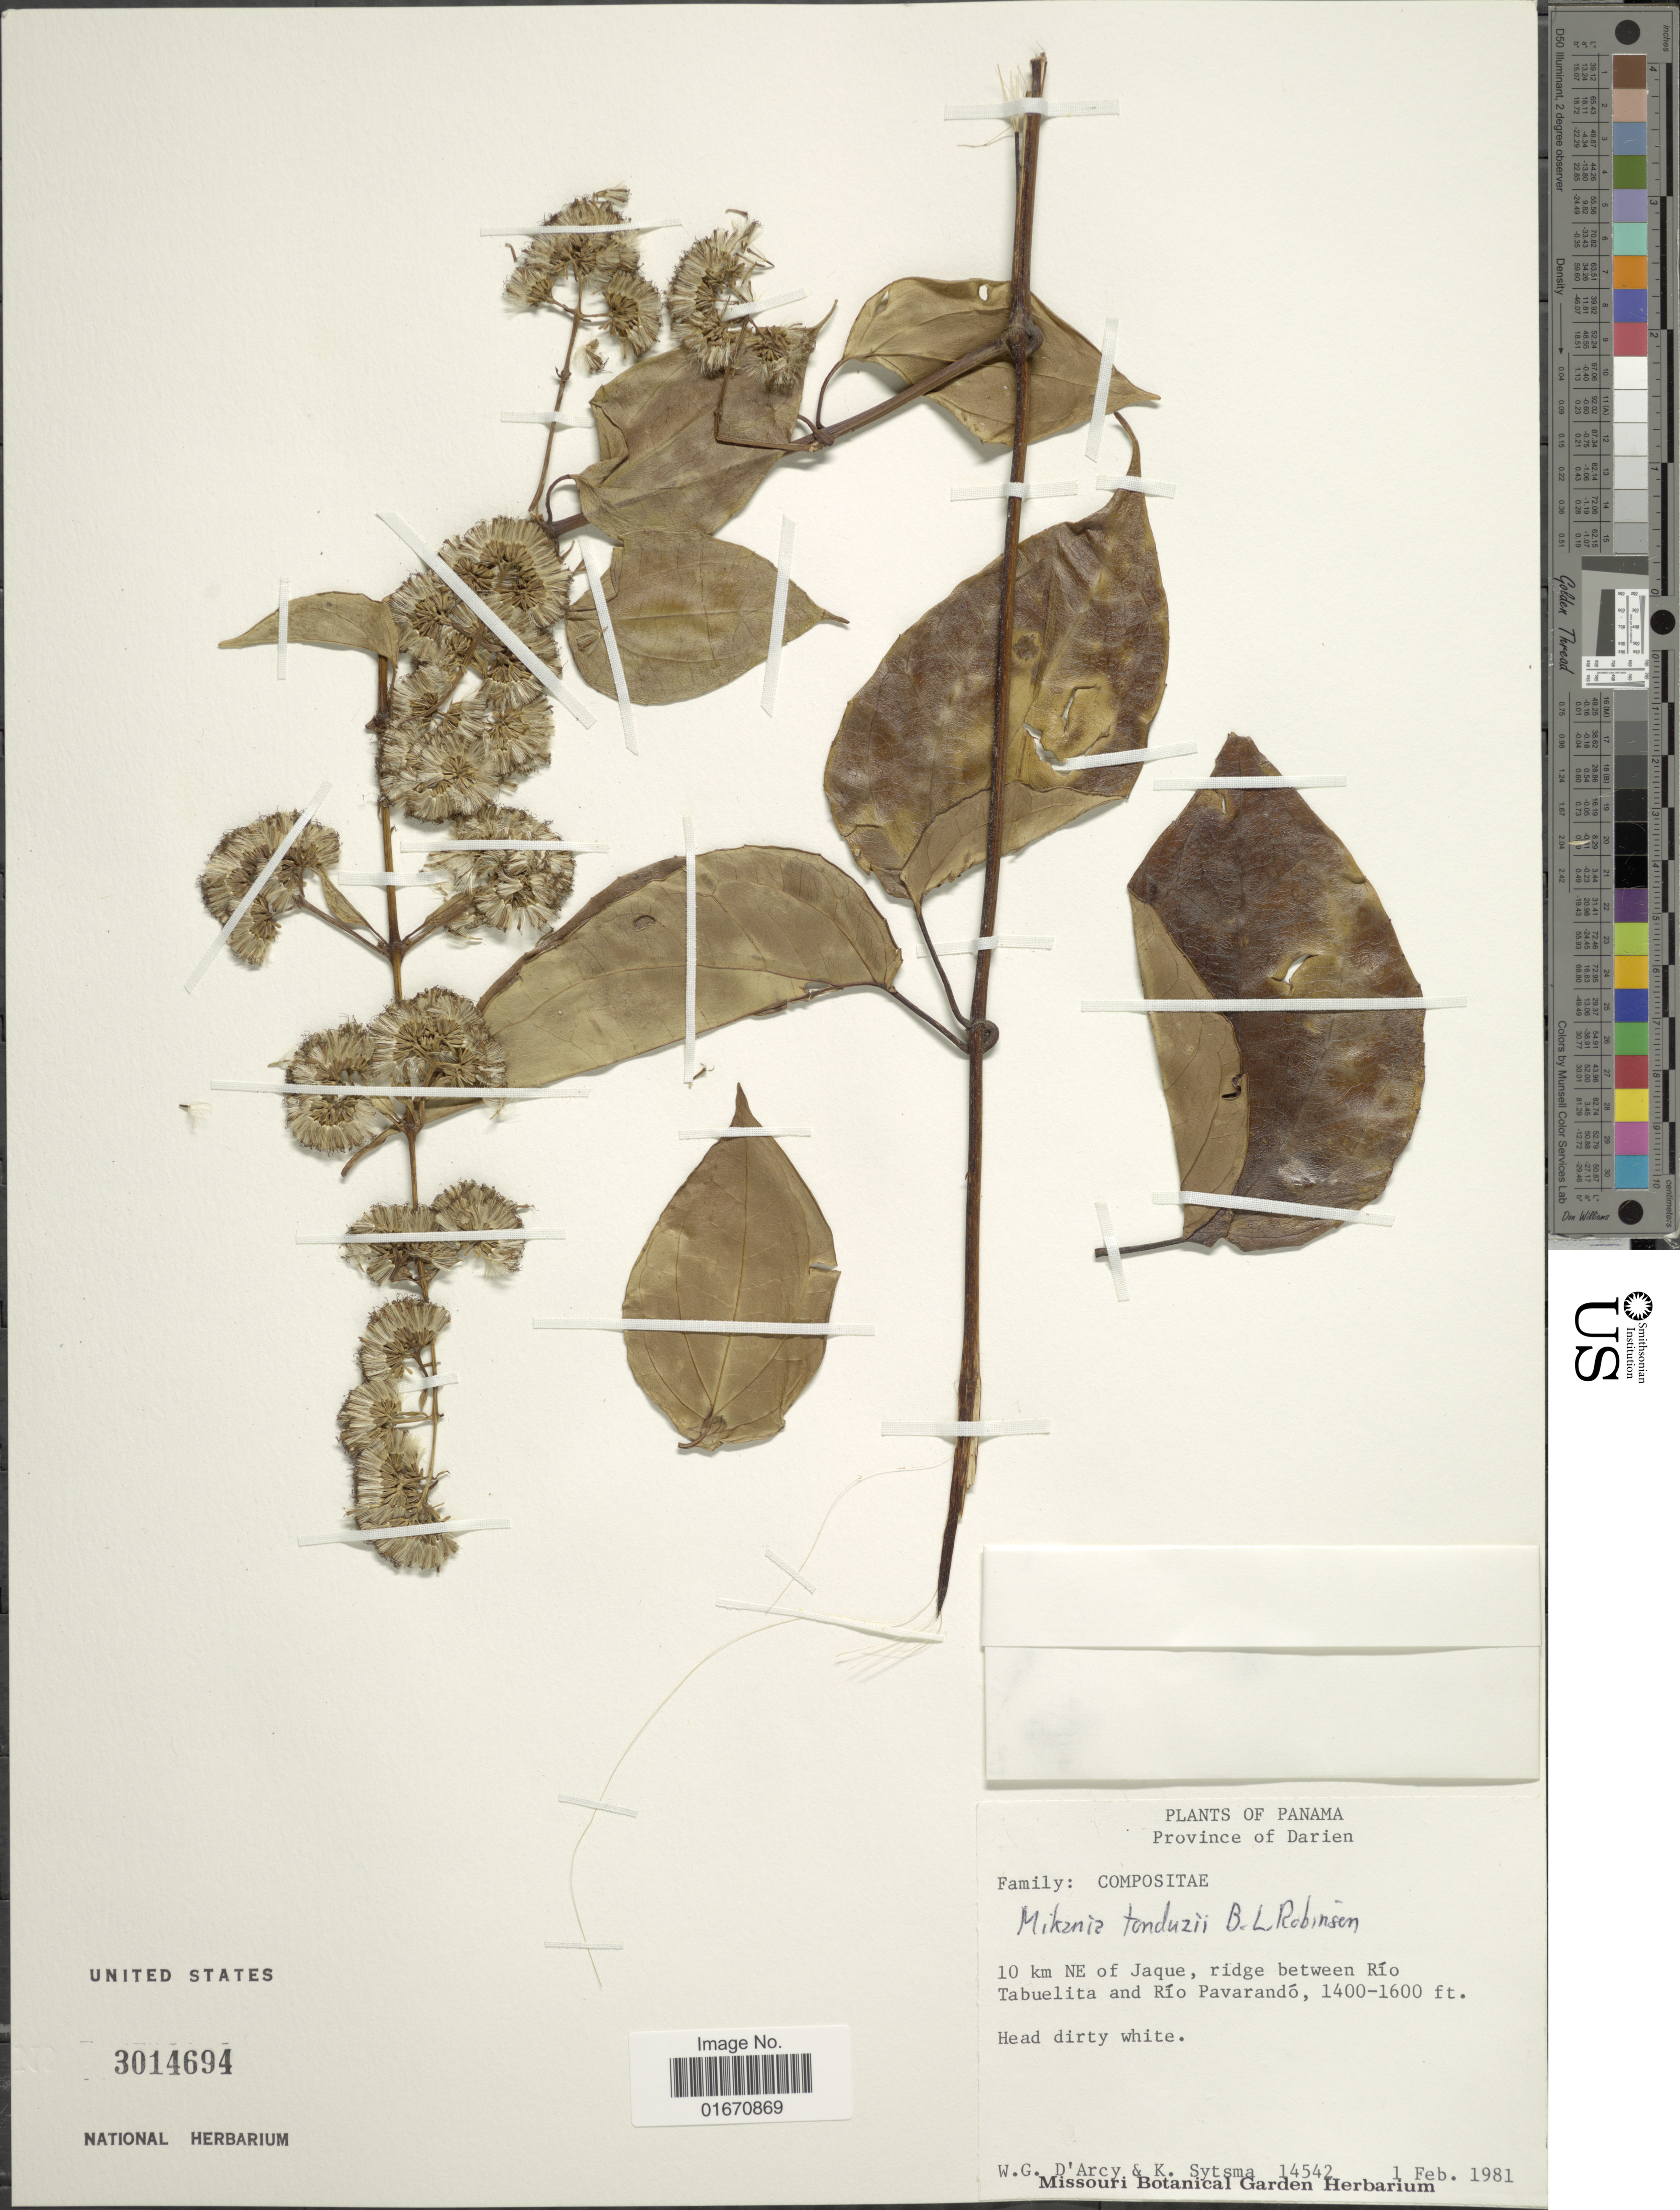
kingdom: Plantae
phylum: Tracheophyta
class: Magnoliopsida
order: Asterales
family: Asteraceae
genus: Mikania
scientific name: Mikania tonduzii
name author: B.L. Rob.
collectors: W. G. D'Arcy & K. J. Sytsma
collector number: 14542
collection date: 1981-02-01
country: Panama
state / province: Darién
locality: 10 km NE of Jaque, ridge between Rio Tabuelita and Rio Pavarando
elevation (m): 427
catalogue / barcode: US 3014694